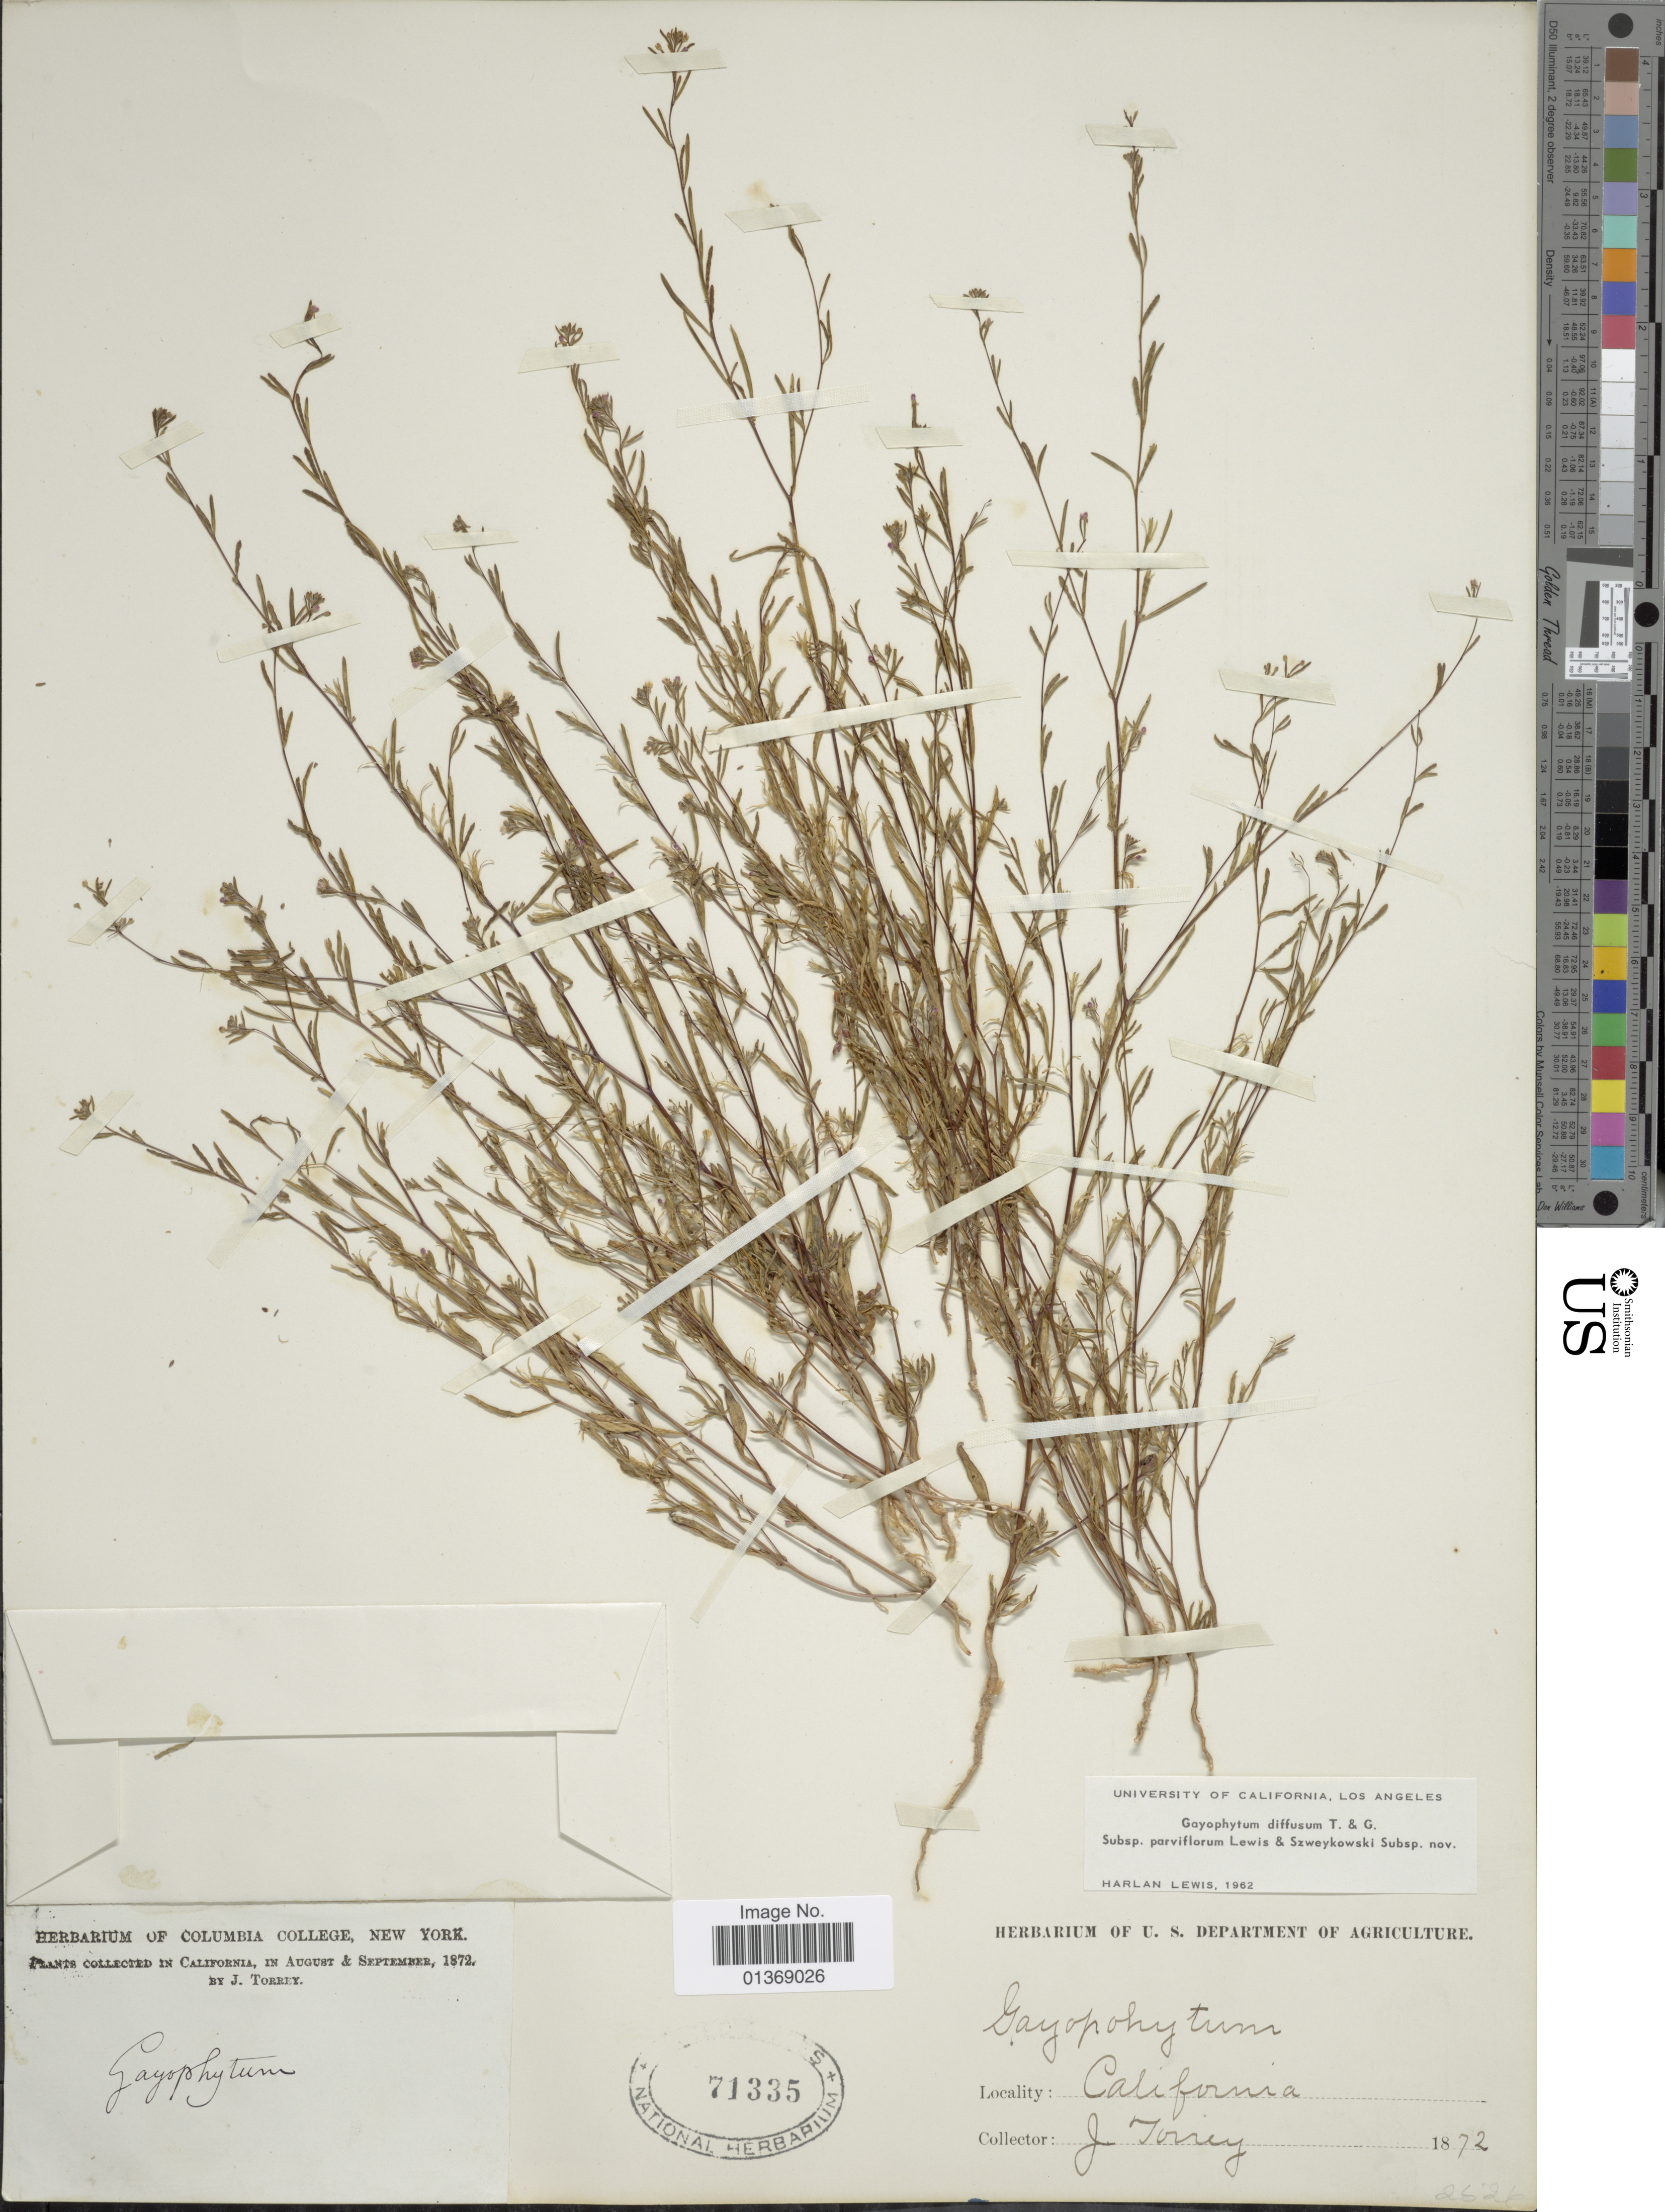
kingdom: Plantae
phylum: Tracheophyta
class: Magnoliopsida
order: Myrtales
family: Onagraceae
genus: Gayophytum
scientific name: Gayophytum diffusum subsp. parviflorum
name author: F. H. Lewis & Szweyk.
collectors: J. Torrey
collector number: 2526*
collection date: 1872-08/1872-09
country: United States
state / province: California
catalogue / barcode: US 71335